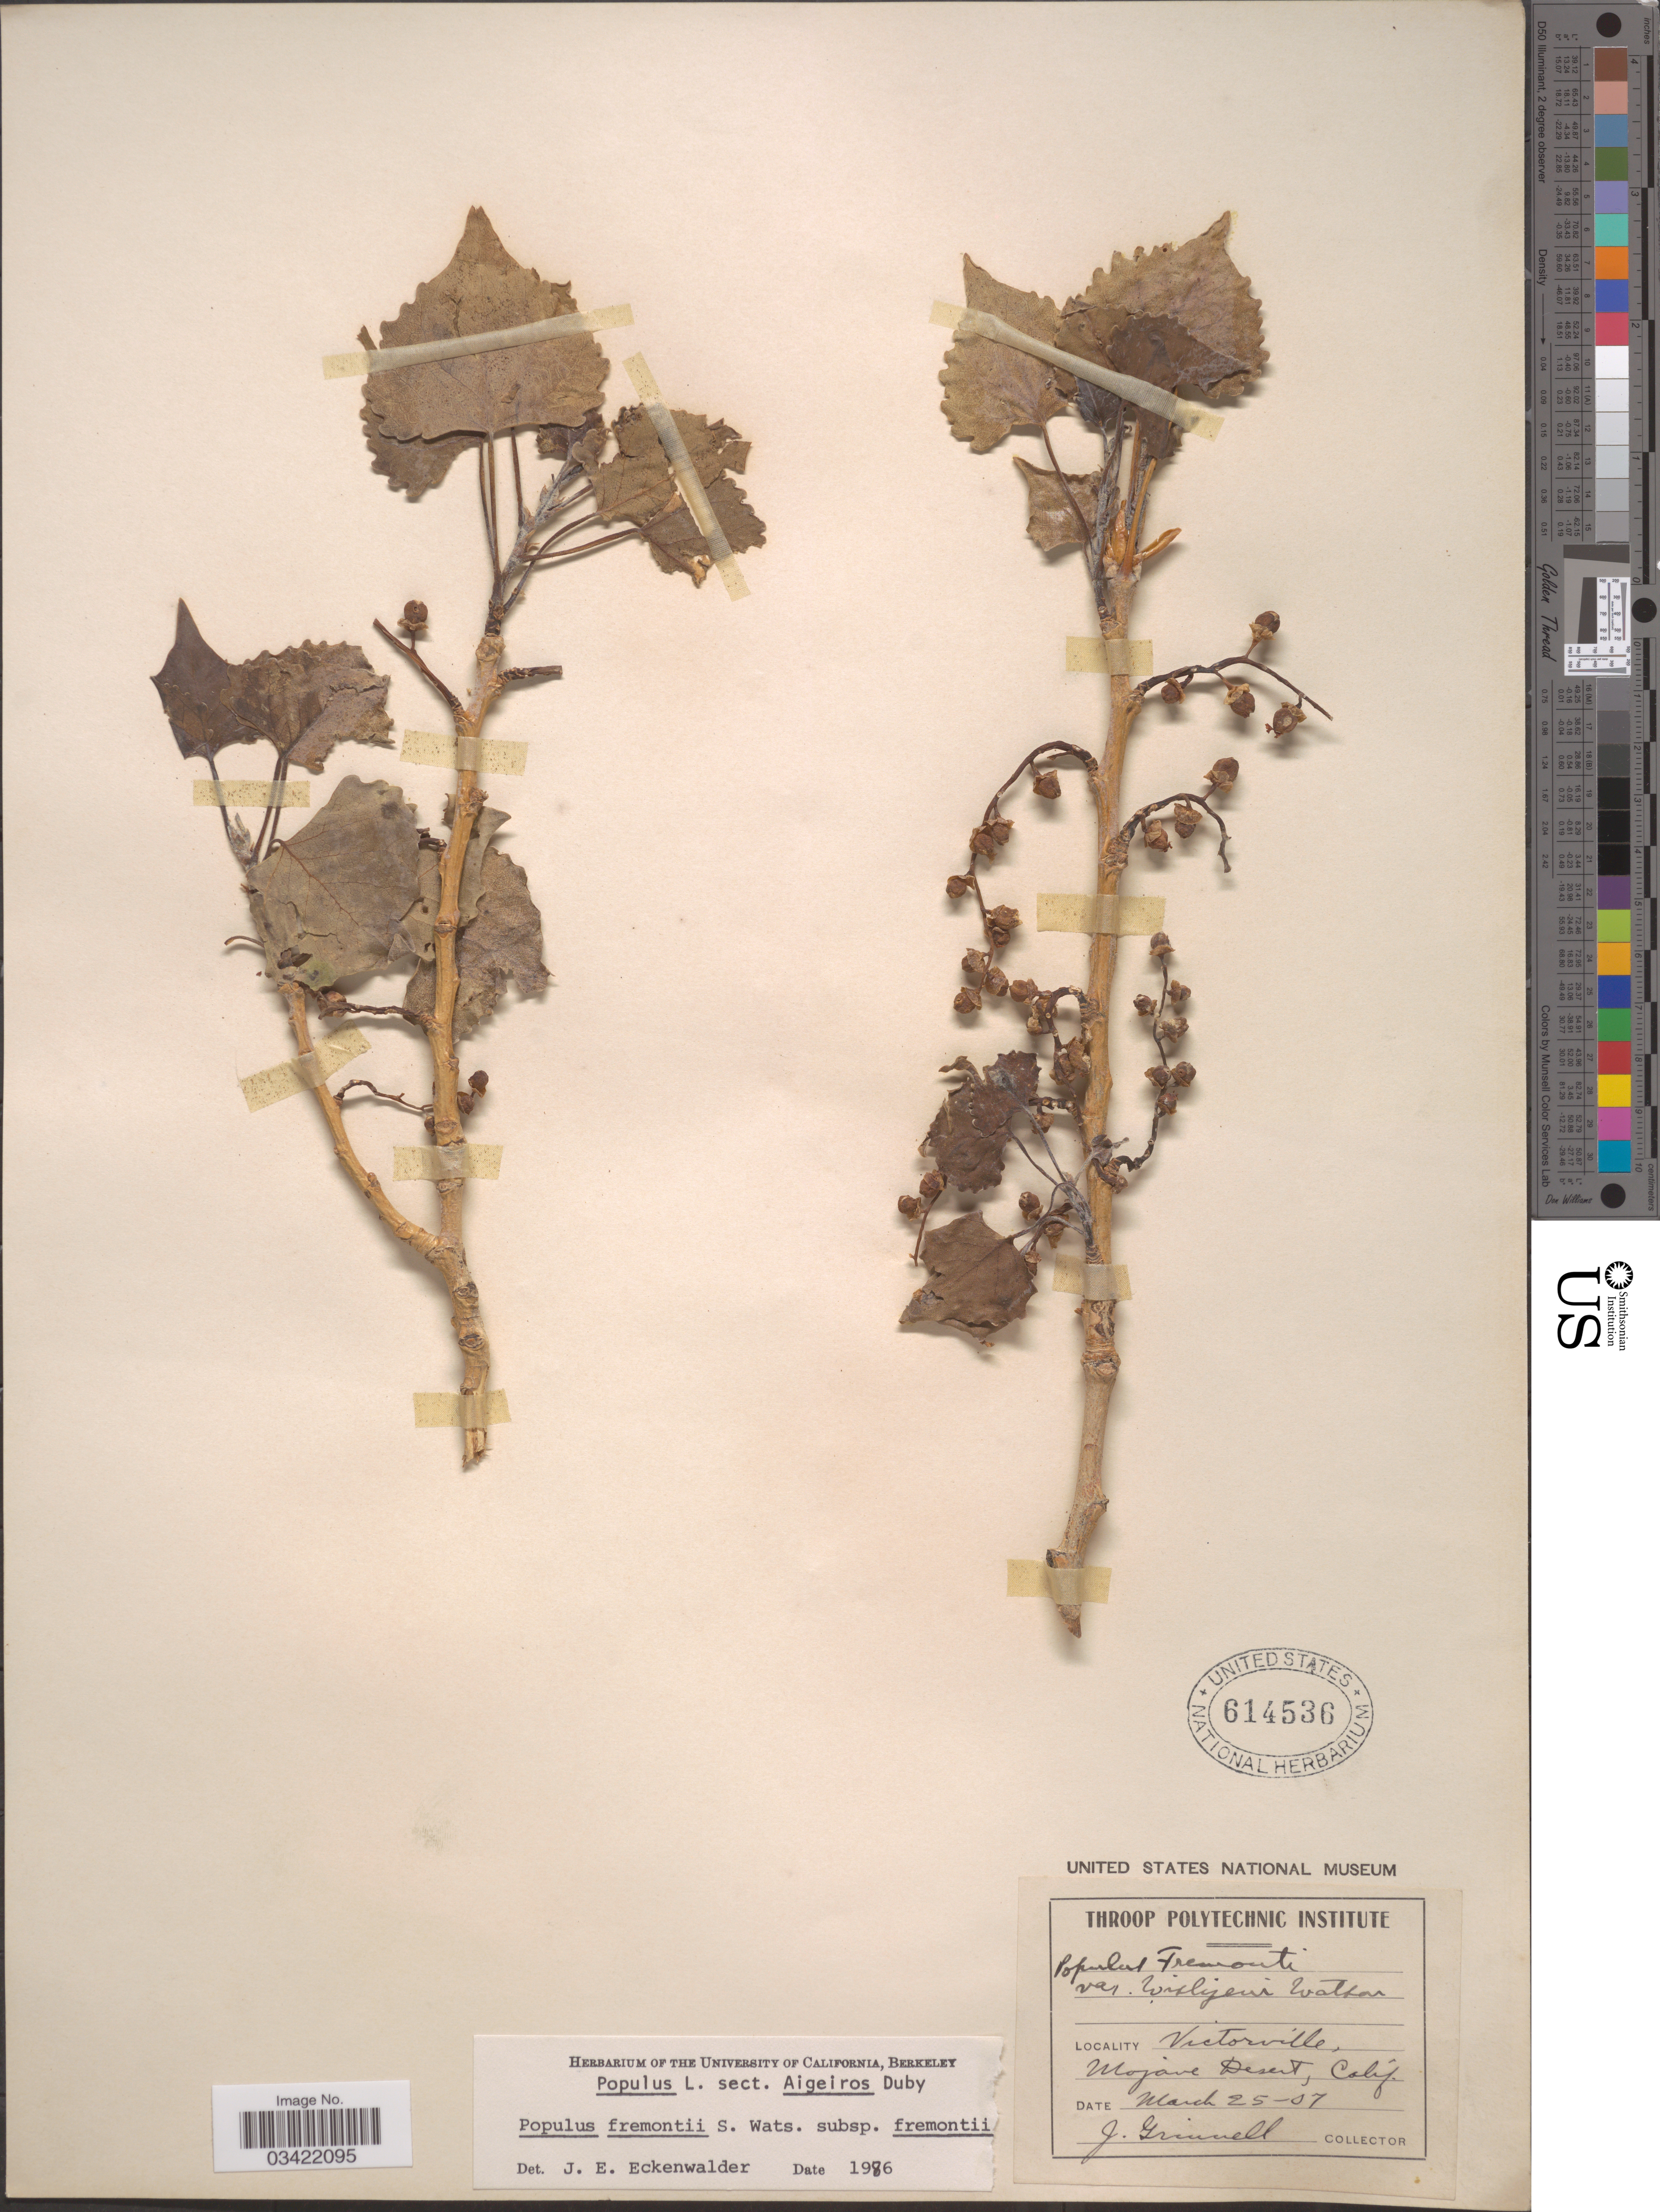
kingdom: Plantae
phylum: Tracheophyta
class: Magnoliopsida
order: Malpighiales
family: Salicaceae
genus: Populus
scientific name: Populus fremontii subsp. fremontii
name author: S. Watson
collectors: J. Grinnell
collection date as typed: Transcribed d/m/y: 25/3/7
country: United States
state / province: California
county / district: San Barnadino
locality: Victorville, Mojave Desert.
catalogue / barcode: US 614536